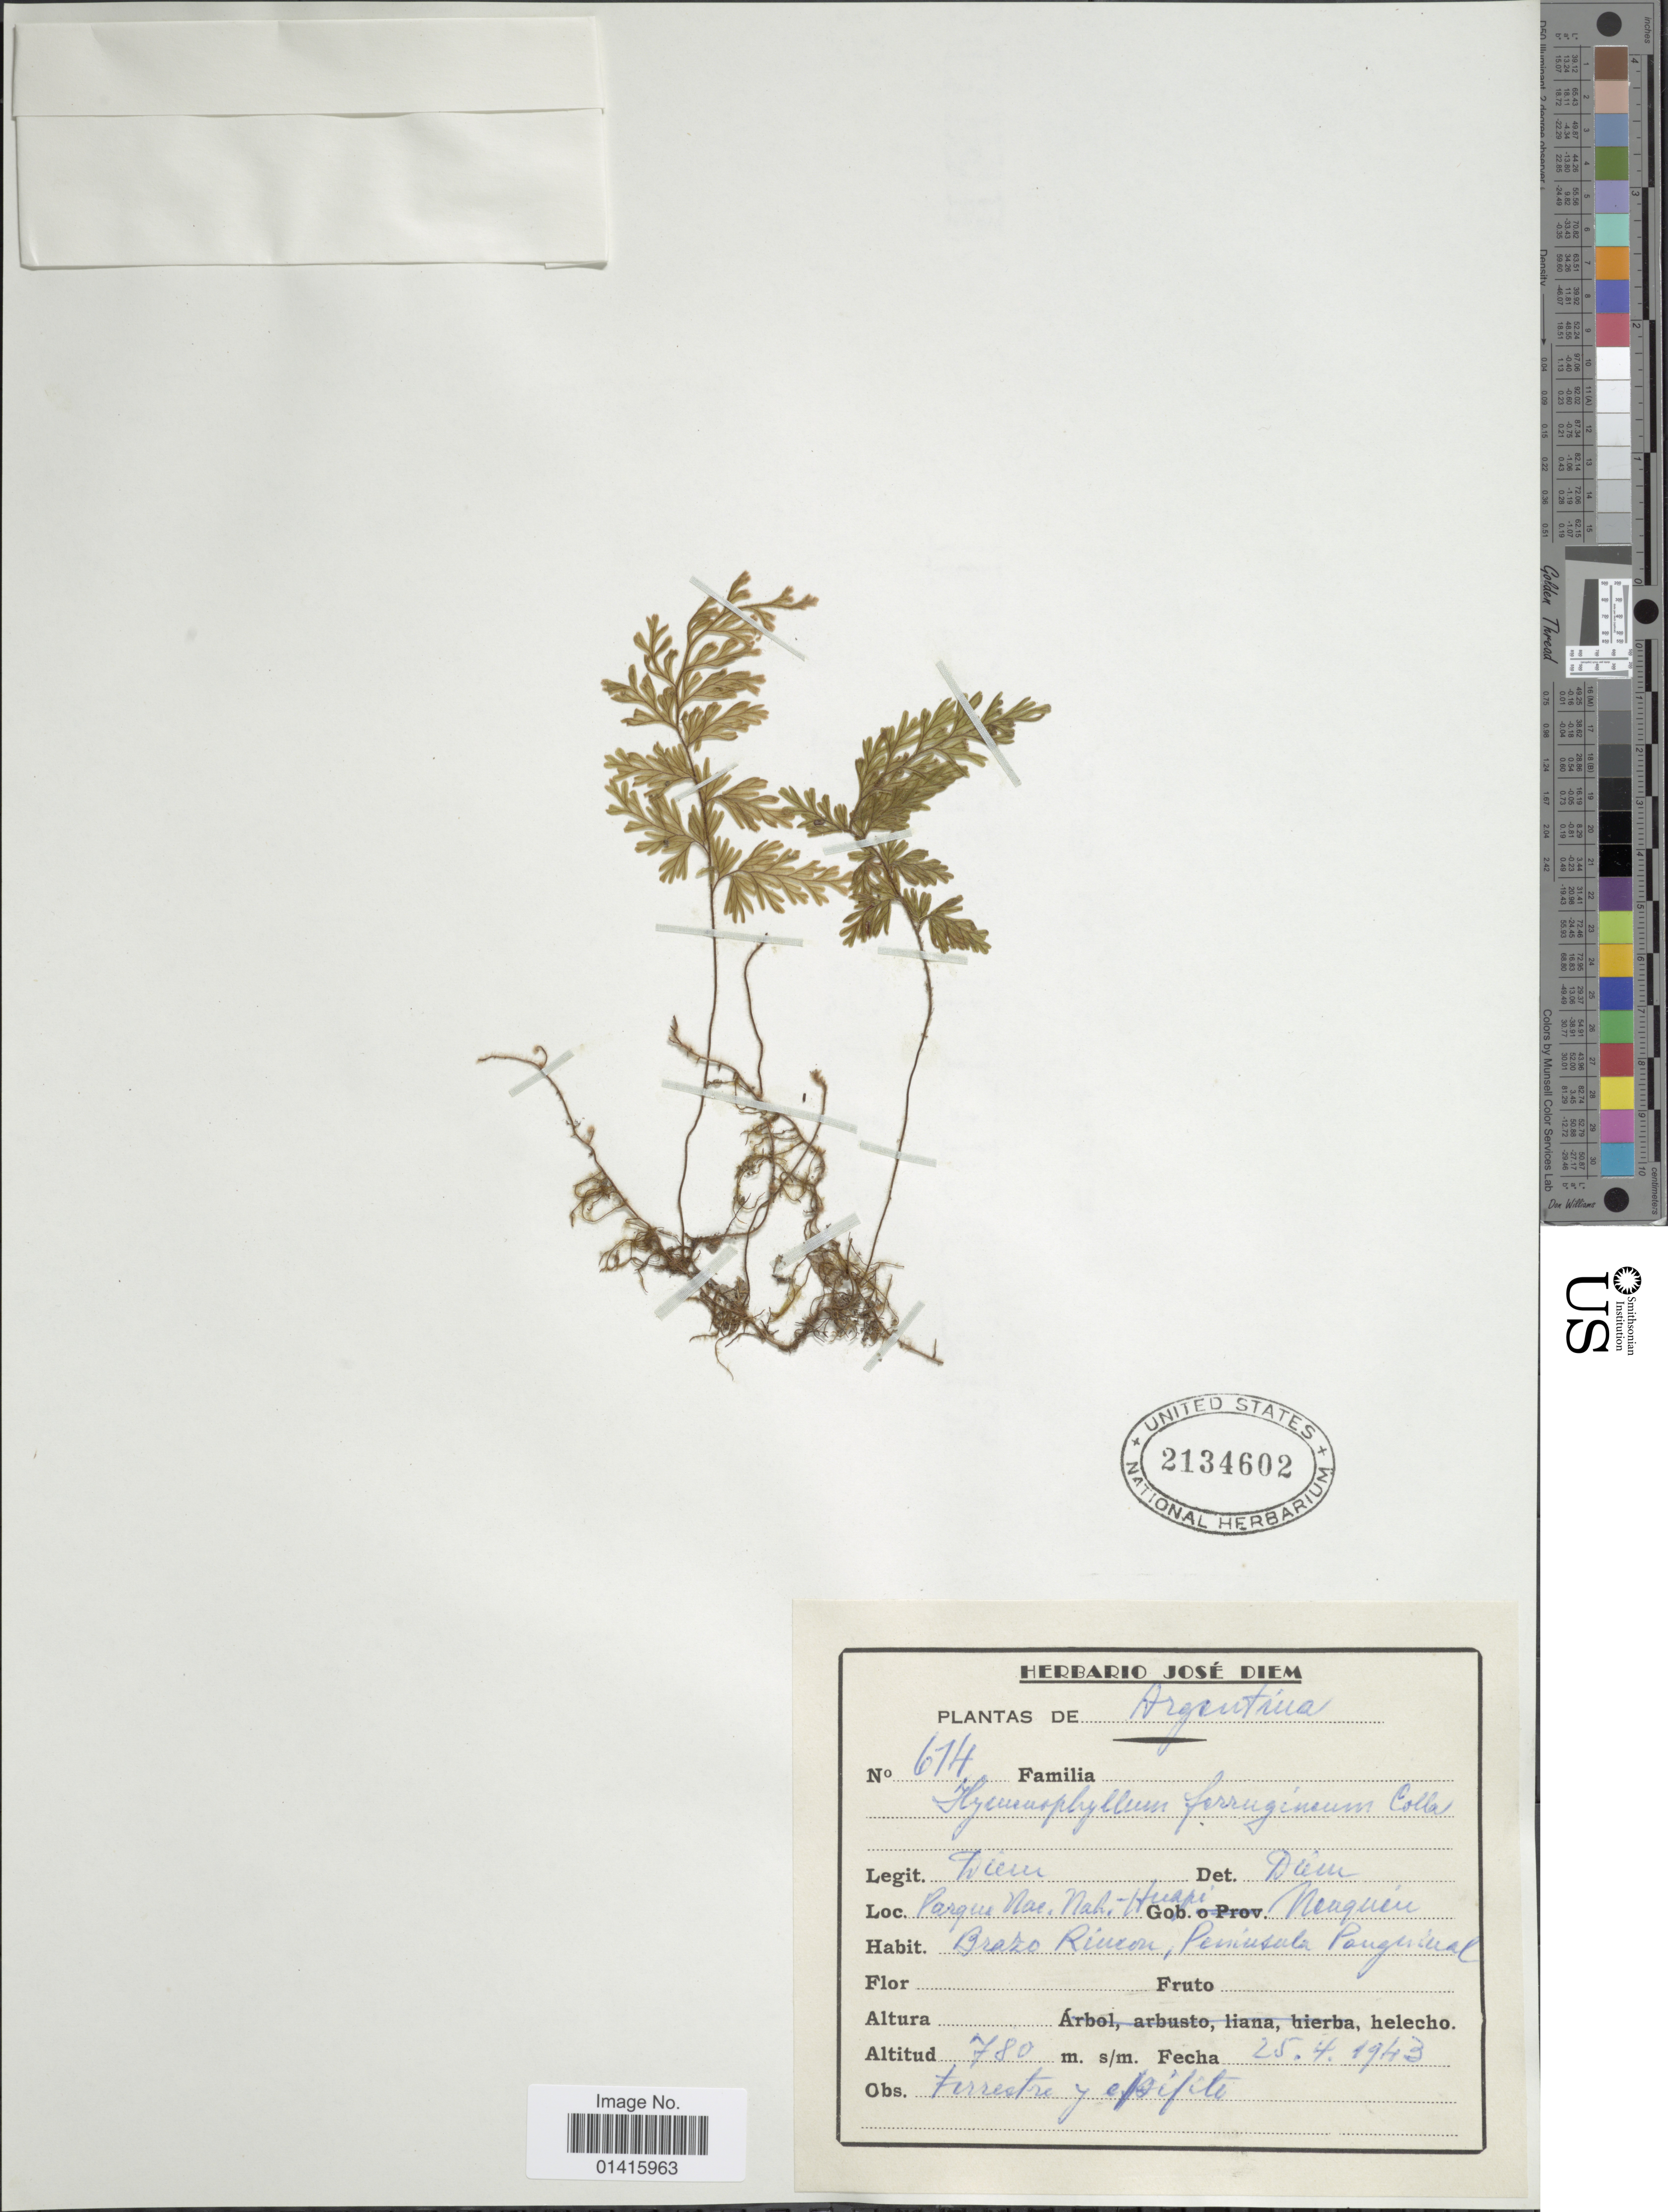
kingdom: Plantae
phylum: Tracheophyta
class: Polypodiopsida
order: Hymenophyllales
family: Hymenophyllaceae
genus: Hymenophyllum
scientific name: Hymenophyllum ferrugineum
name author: Colla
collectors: J. Diem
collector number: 614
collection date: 1943-04-25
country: Argentina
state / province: Neuquen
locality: Parque Nac. Nah.-Huapi, Gob. Neuquen, Brazo Rincon, Peninsula Panguinal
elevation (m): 780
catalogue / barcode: US 2134602